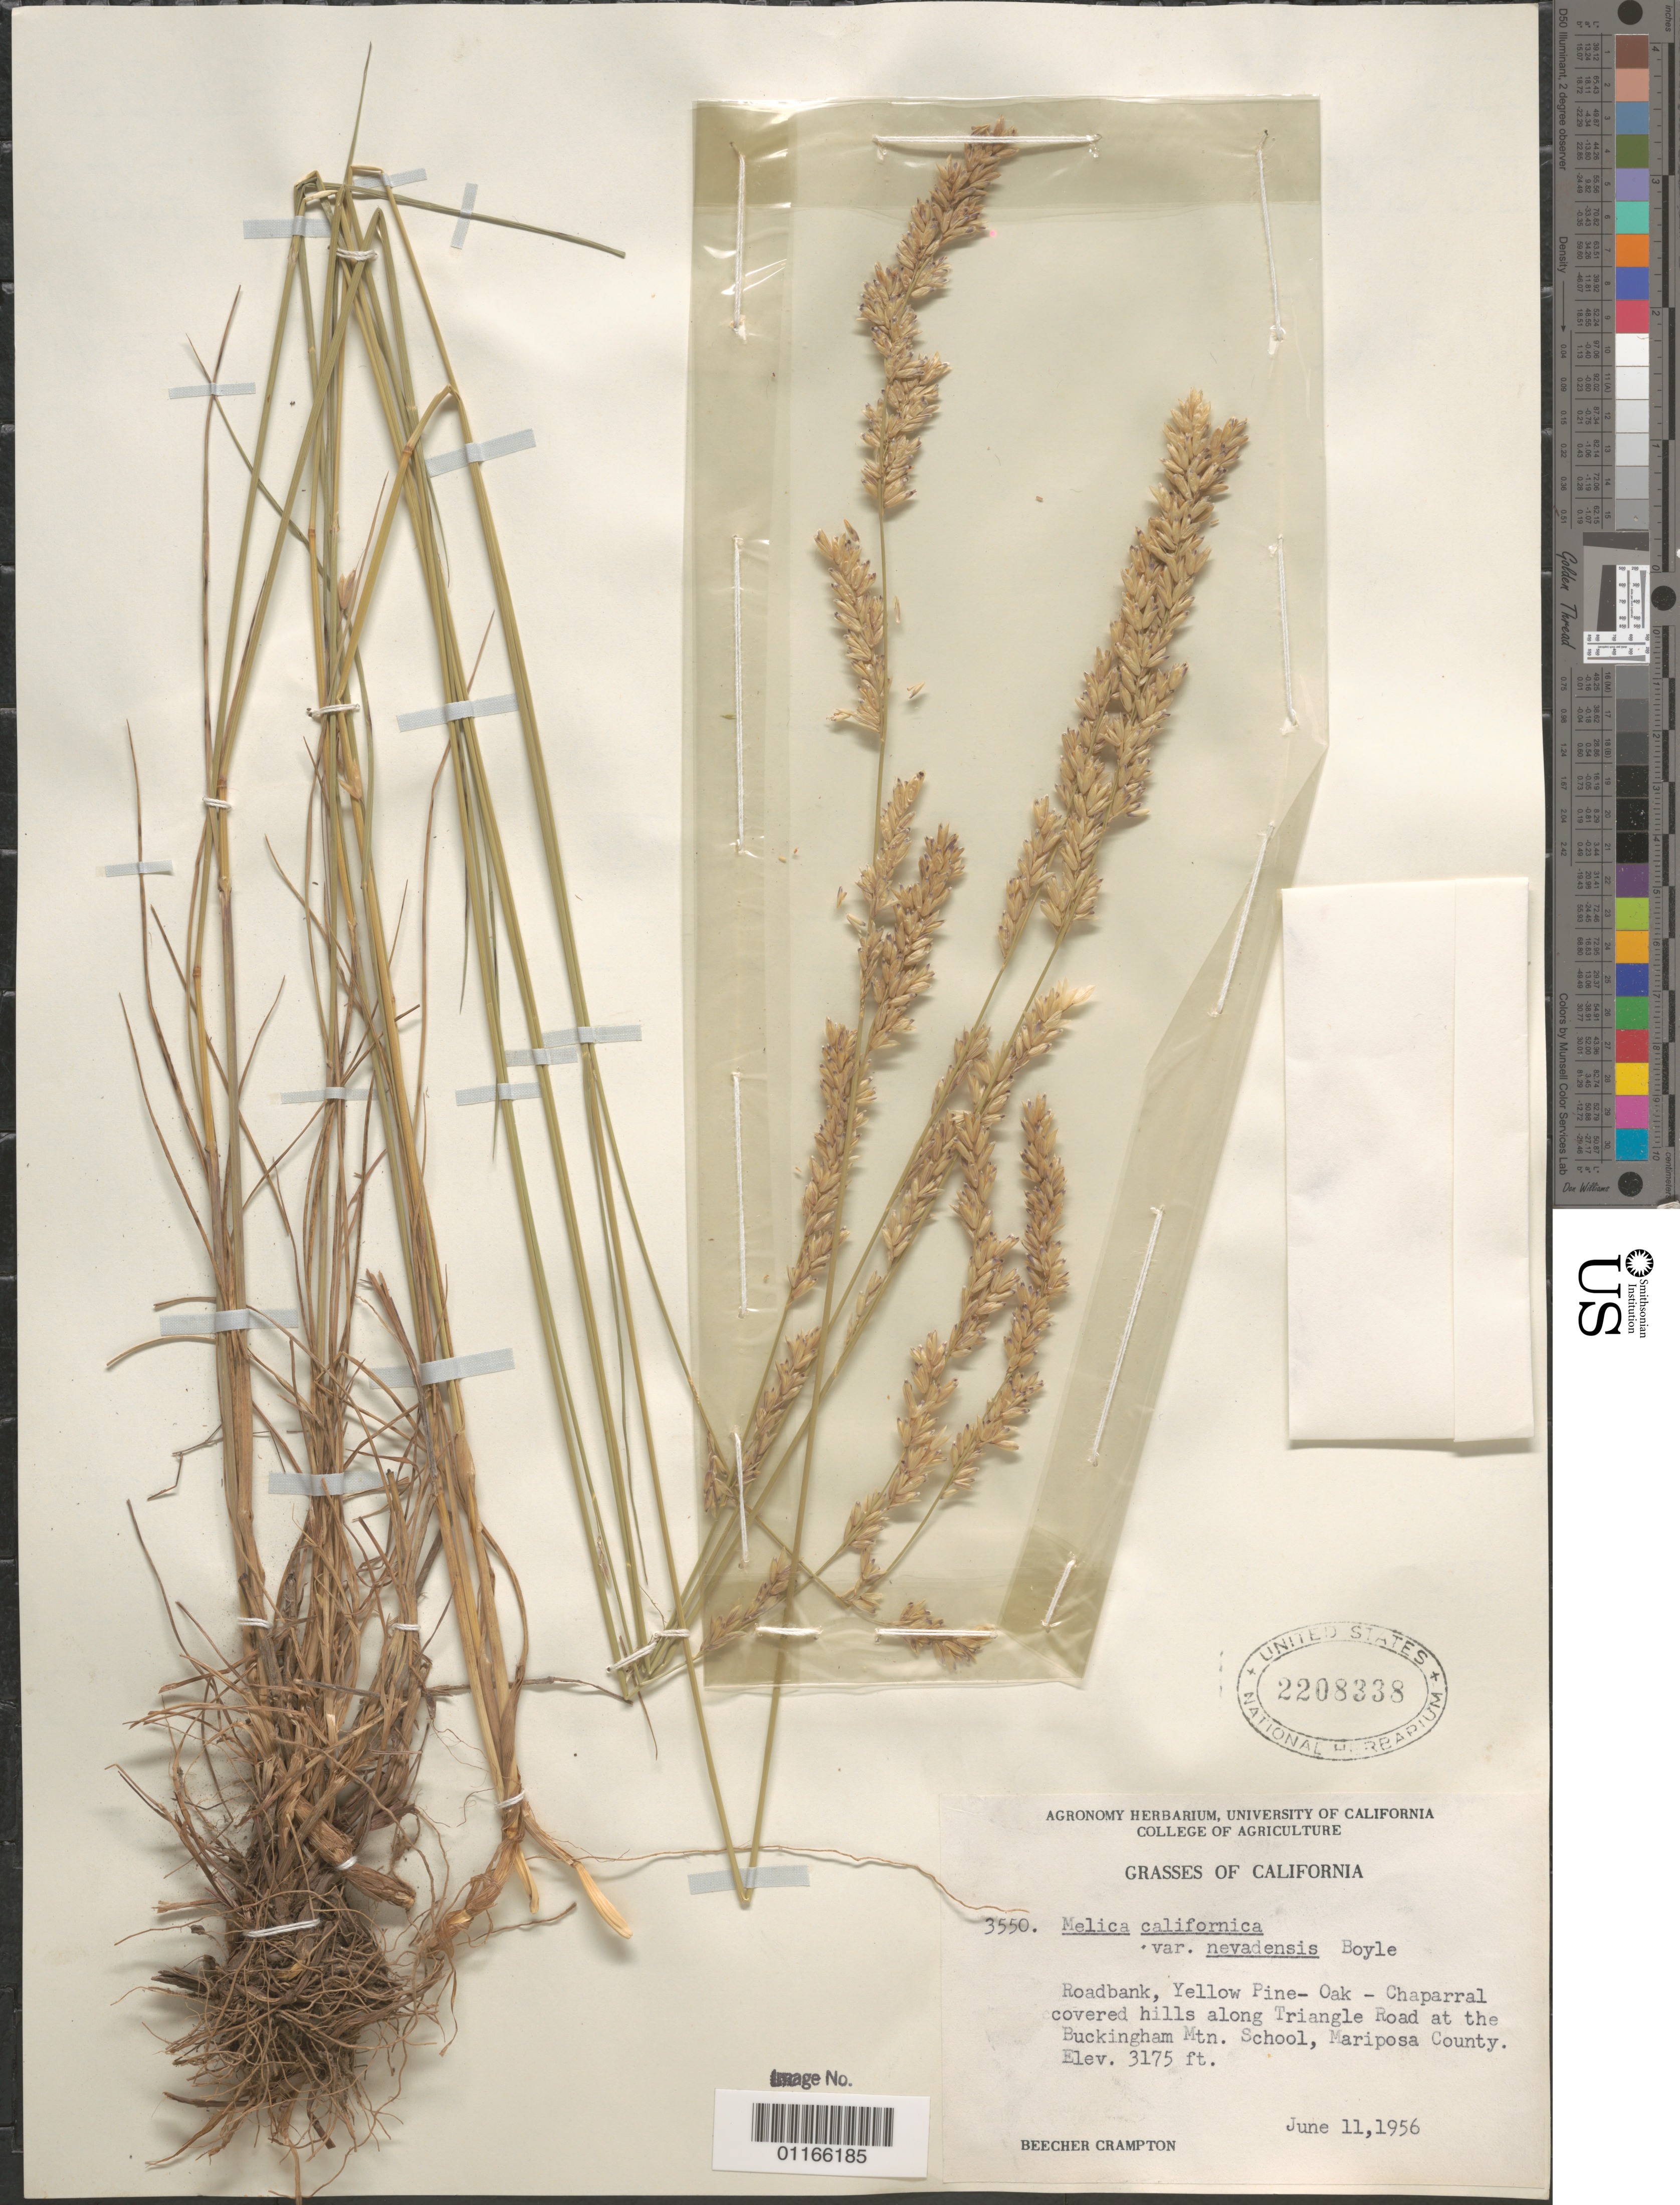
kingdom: Plantae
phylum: Tracheophyta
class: Liliopsida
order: Poales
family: Poaceae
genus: Melica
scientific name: Melica californica var. nevadensis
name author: Boyle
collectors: B. Crampton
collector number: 3550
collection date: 1956-06-11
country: United States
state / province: California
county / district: Mariposa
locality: Along Triable Road at the Buckingham Mtn. School.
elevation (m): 968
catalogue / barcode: US 2208338